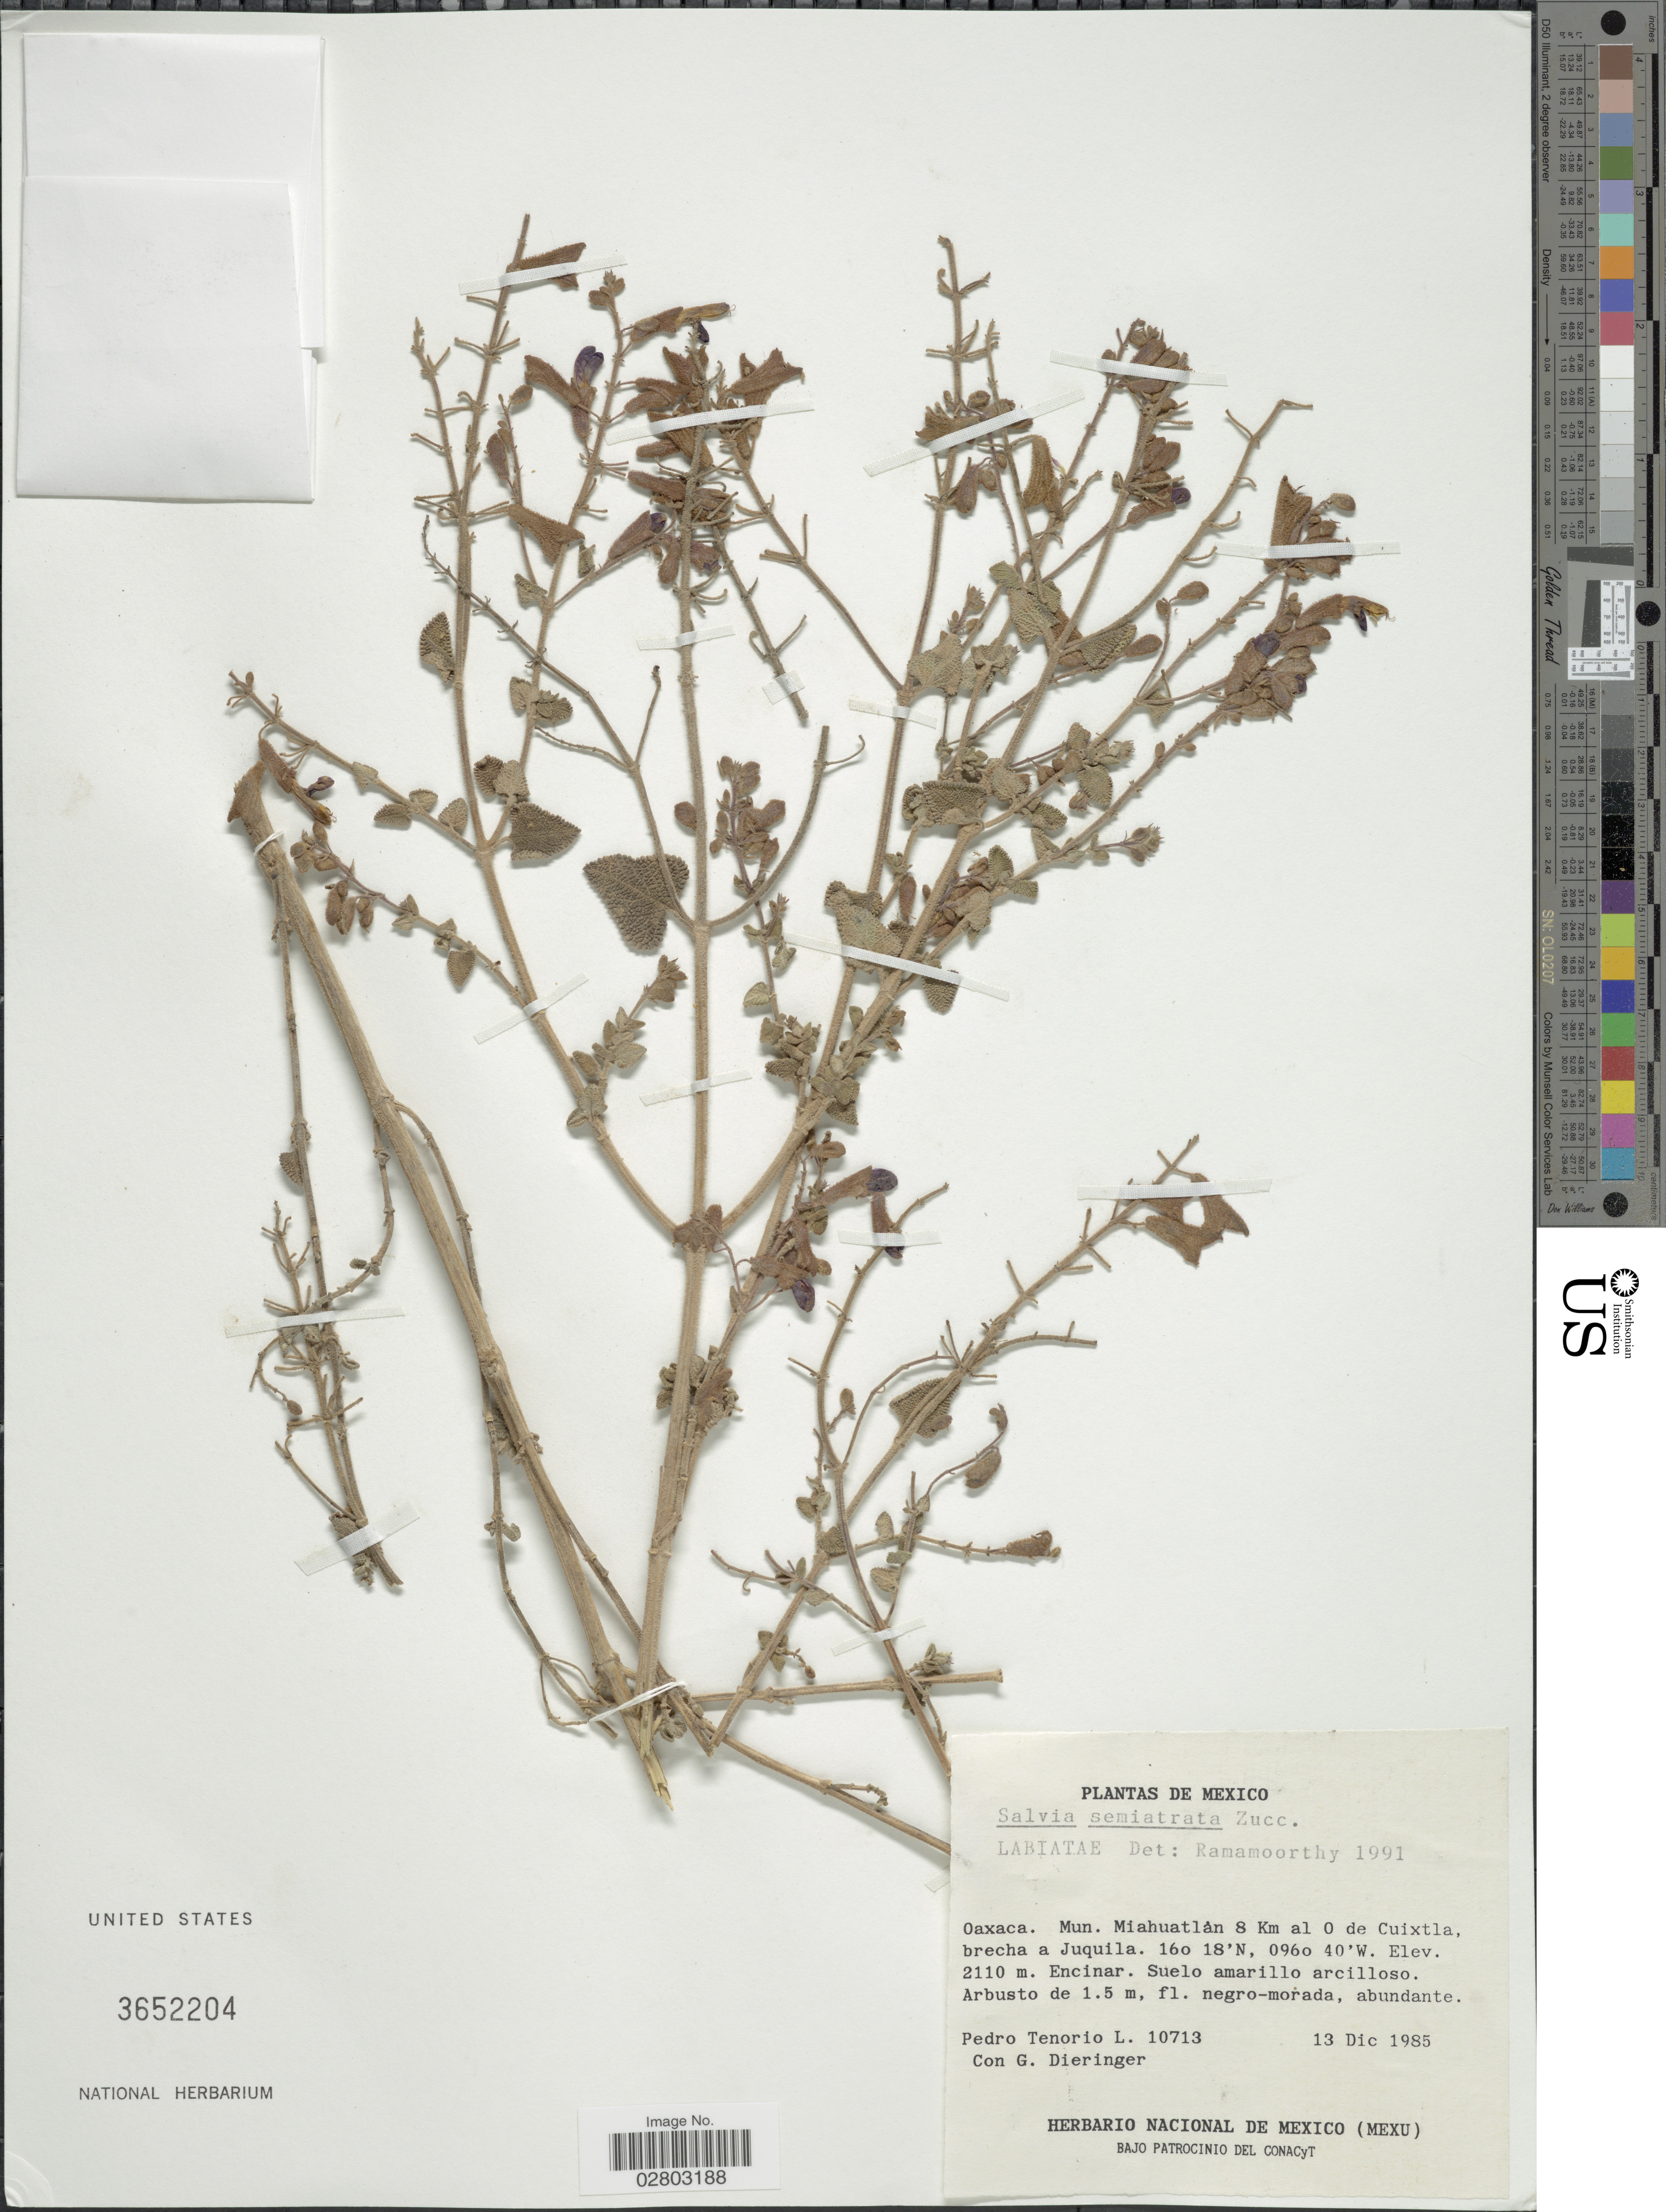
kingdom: Plantae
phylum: Tracheophyta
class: Magnoliopsida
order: Lamiales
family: Lamiaceae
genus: Salvia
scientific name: Salvia semiatrata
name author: Zucc.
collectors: P. Tenorio L. & G. Dieringer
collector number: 10713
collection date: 1985-12-13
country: Mexico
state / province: Oaxaca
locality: Mun. Miahuatlán 8 Km al 0 de Cuixtla, brecha a Juquila.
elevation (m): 2110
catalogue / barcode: US 3652204